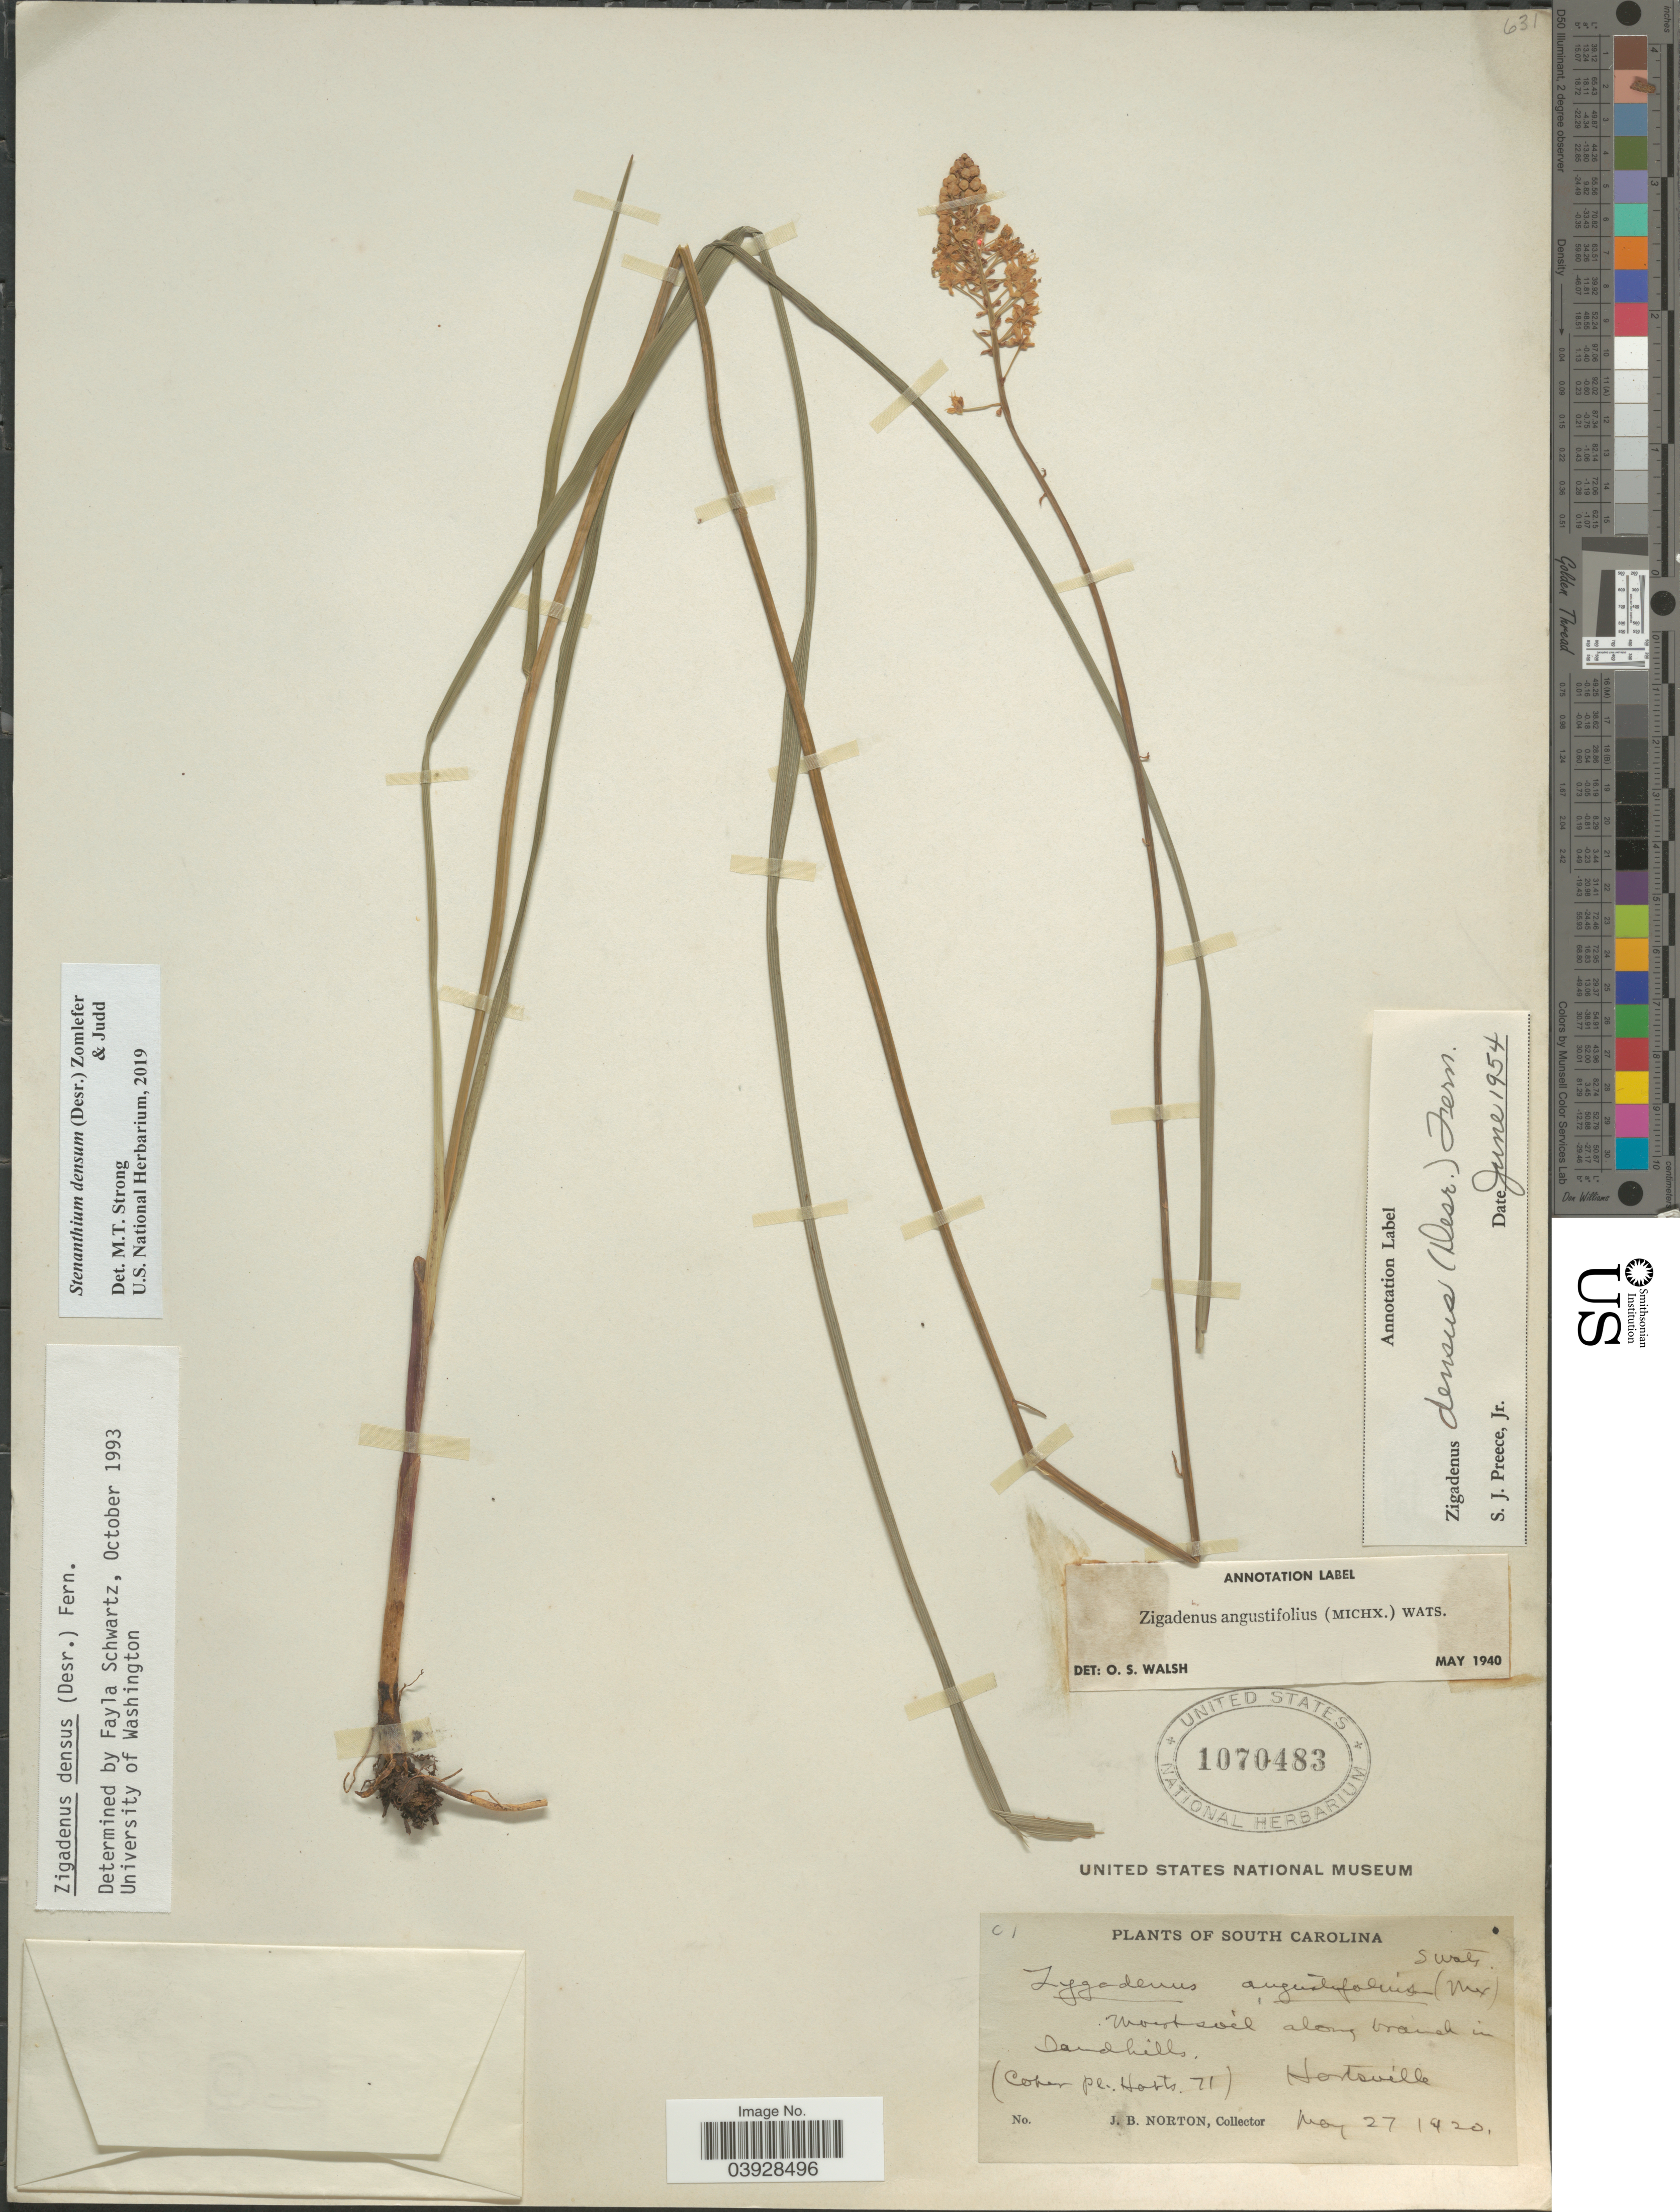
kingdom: Plantae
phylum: Tracheophyta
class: Liliopsida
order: Liliales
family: Melanthiaceae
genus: Stenanthium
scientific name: Stenanthium densum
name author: (Desr.) Zomlefer & Judd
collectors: J. B. Norton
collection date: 1920-05-27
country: United States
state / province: South Carolina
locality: Moist soil along branch in sand hills. Hartsville.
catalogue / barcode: US 1070483